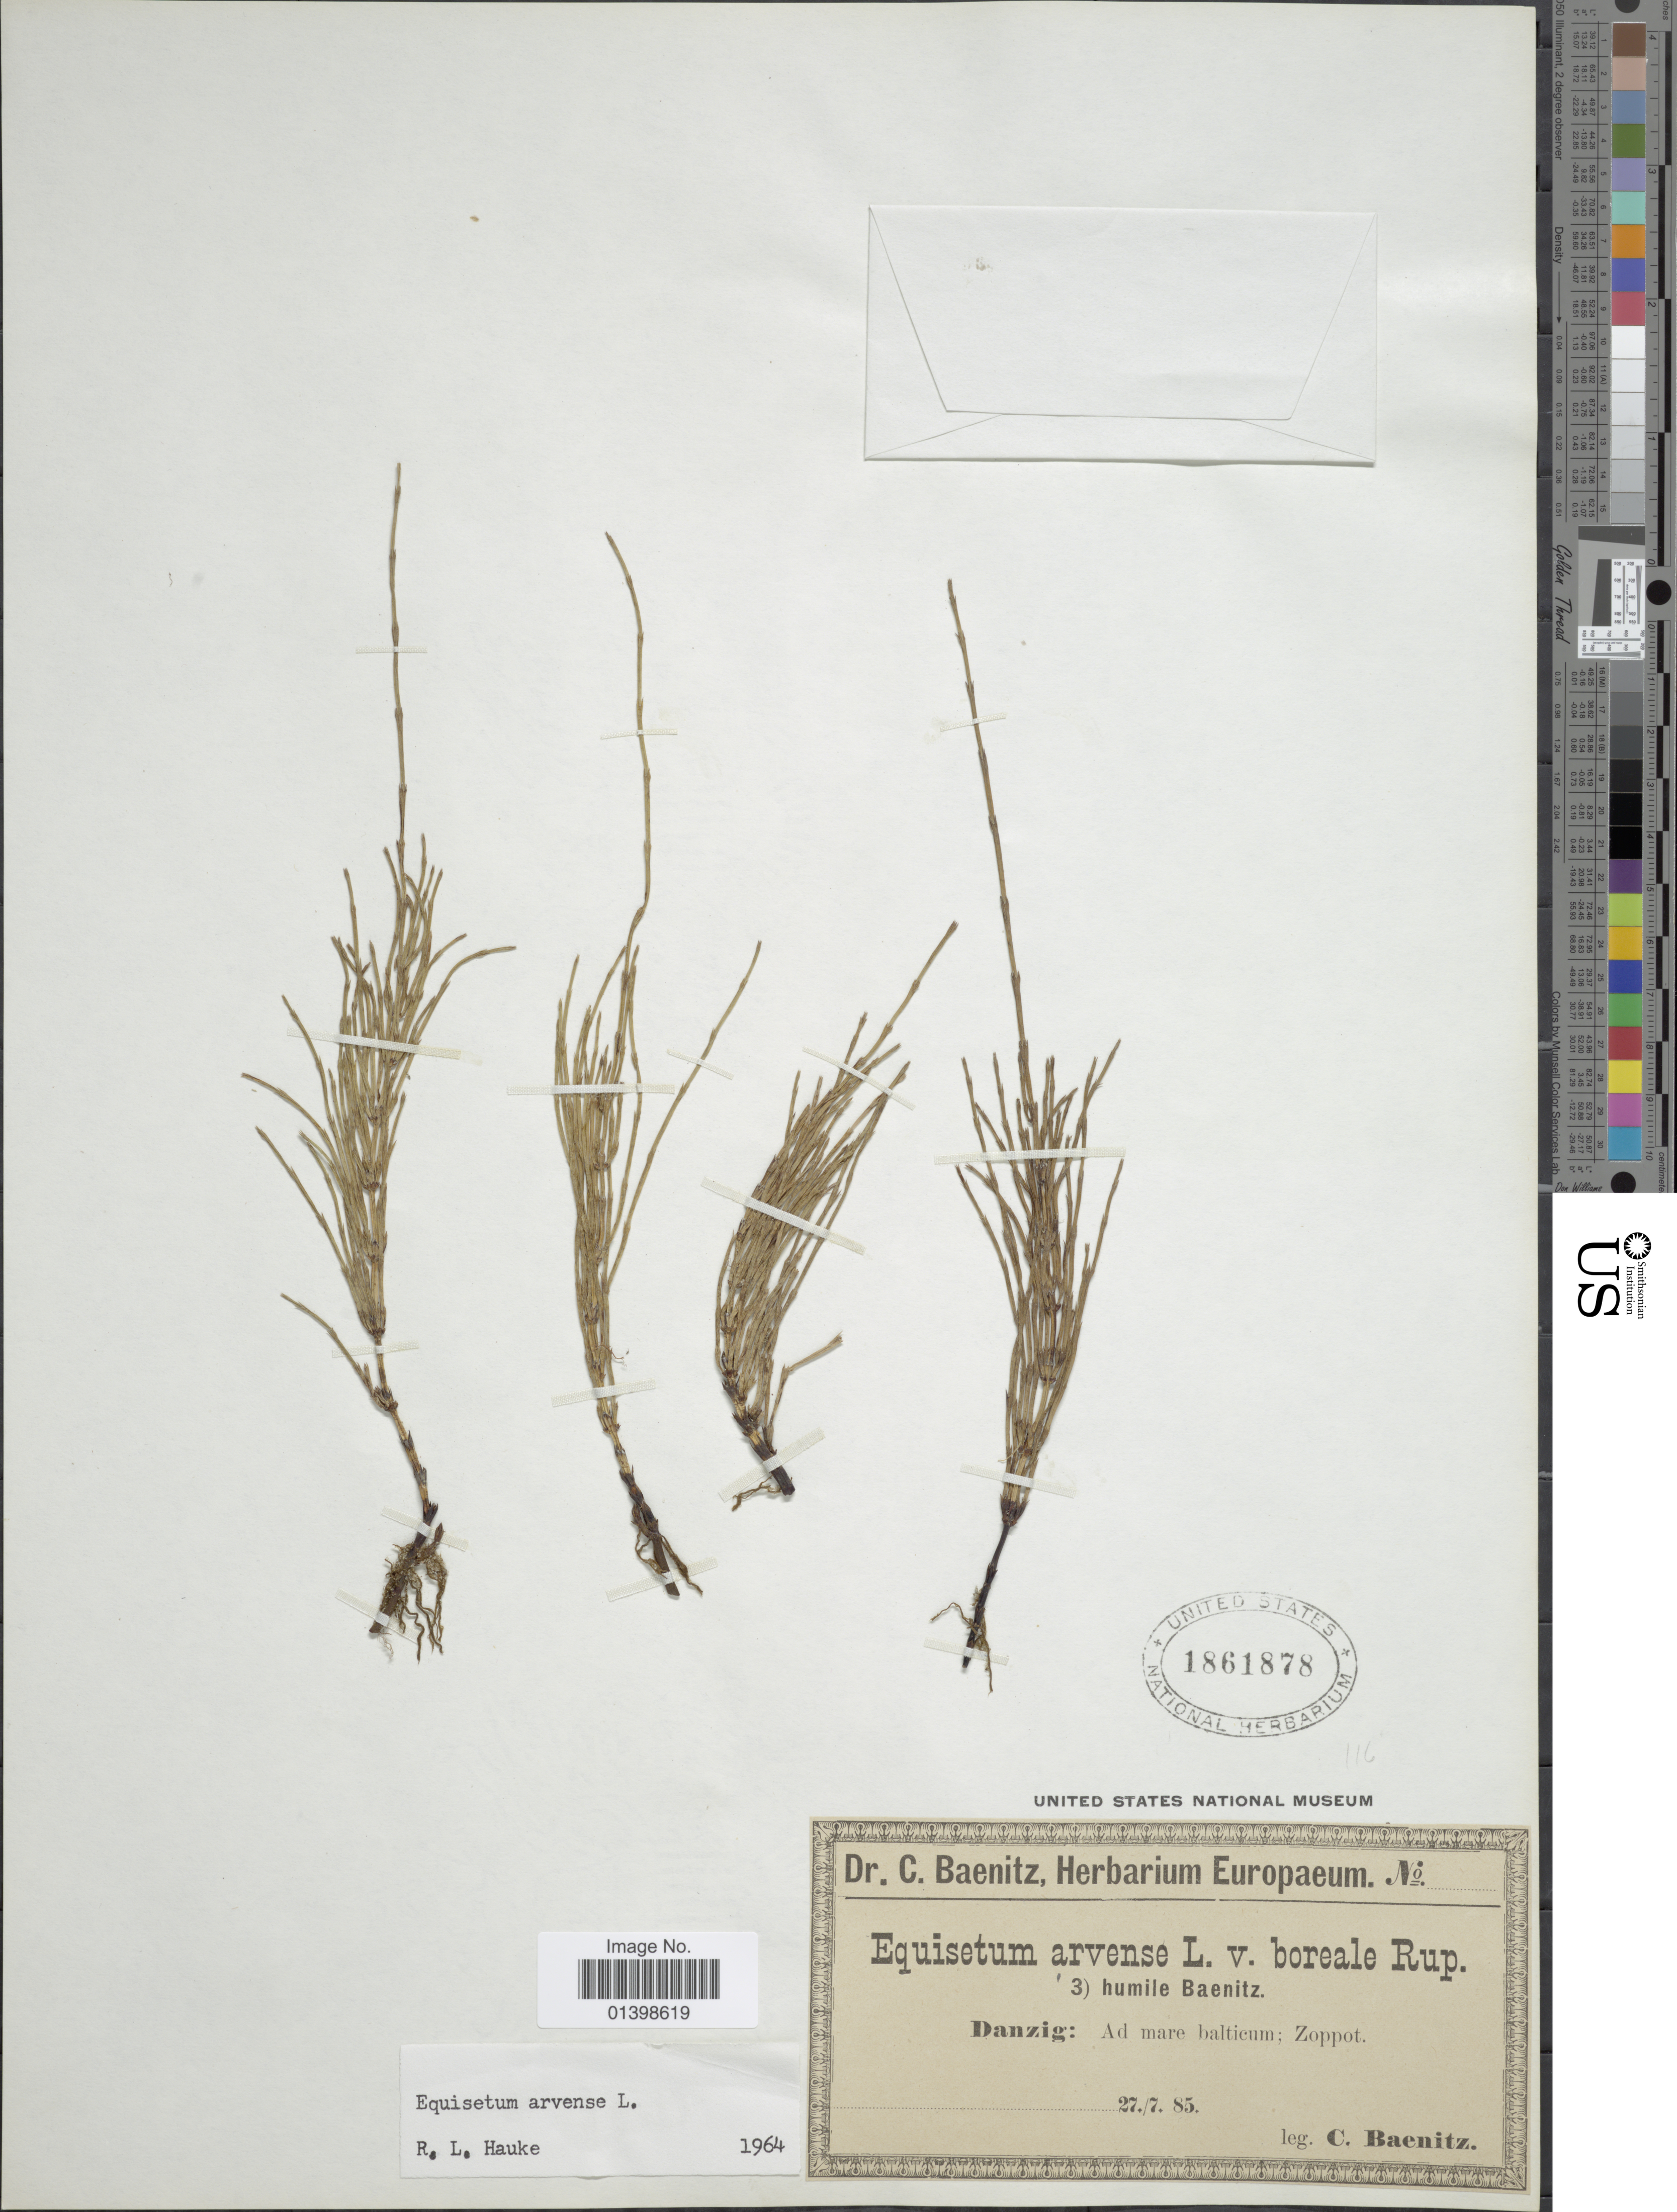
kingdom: Plantae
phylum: Tracheophyta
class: Polypodiopsida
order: Equisetales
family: Equisetaceae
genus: Equisetum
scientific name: Equisetum arvense var. boreale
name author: (Bong.) Rupr.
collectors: C. G. Baenitz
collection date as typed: Transcribed d/m/y: 27/7/85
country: Poland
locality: Danzig: Ad mare balticum; Zoppot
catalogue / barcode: US 1861878